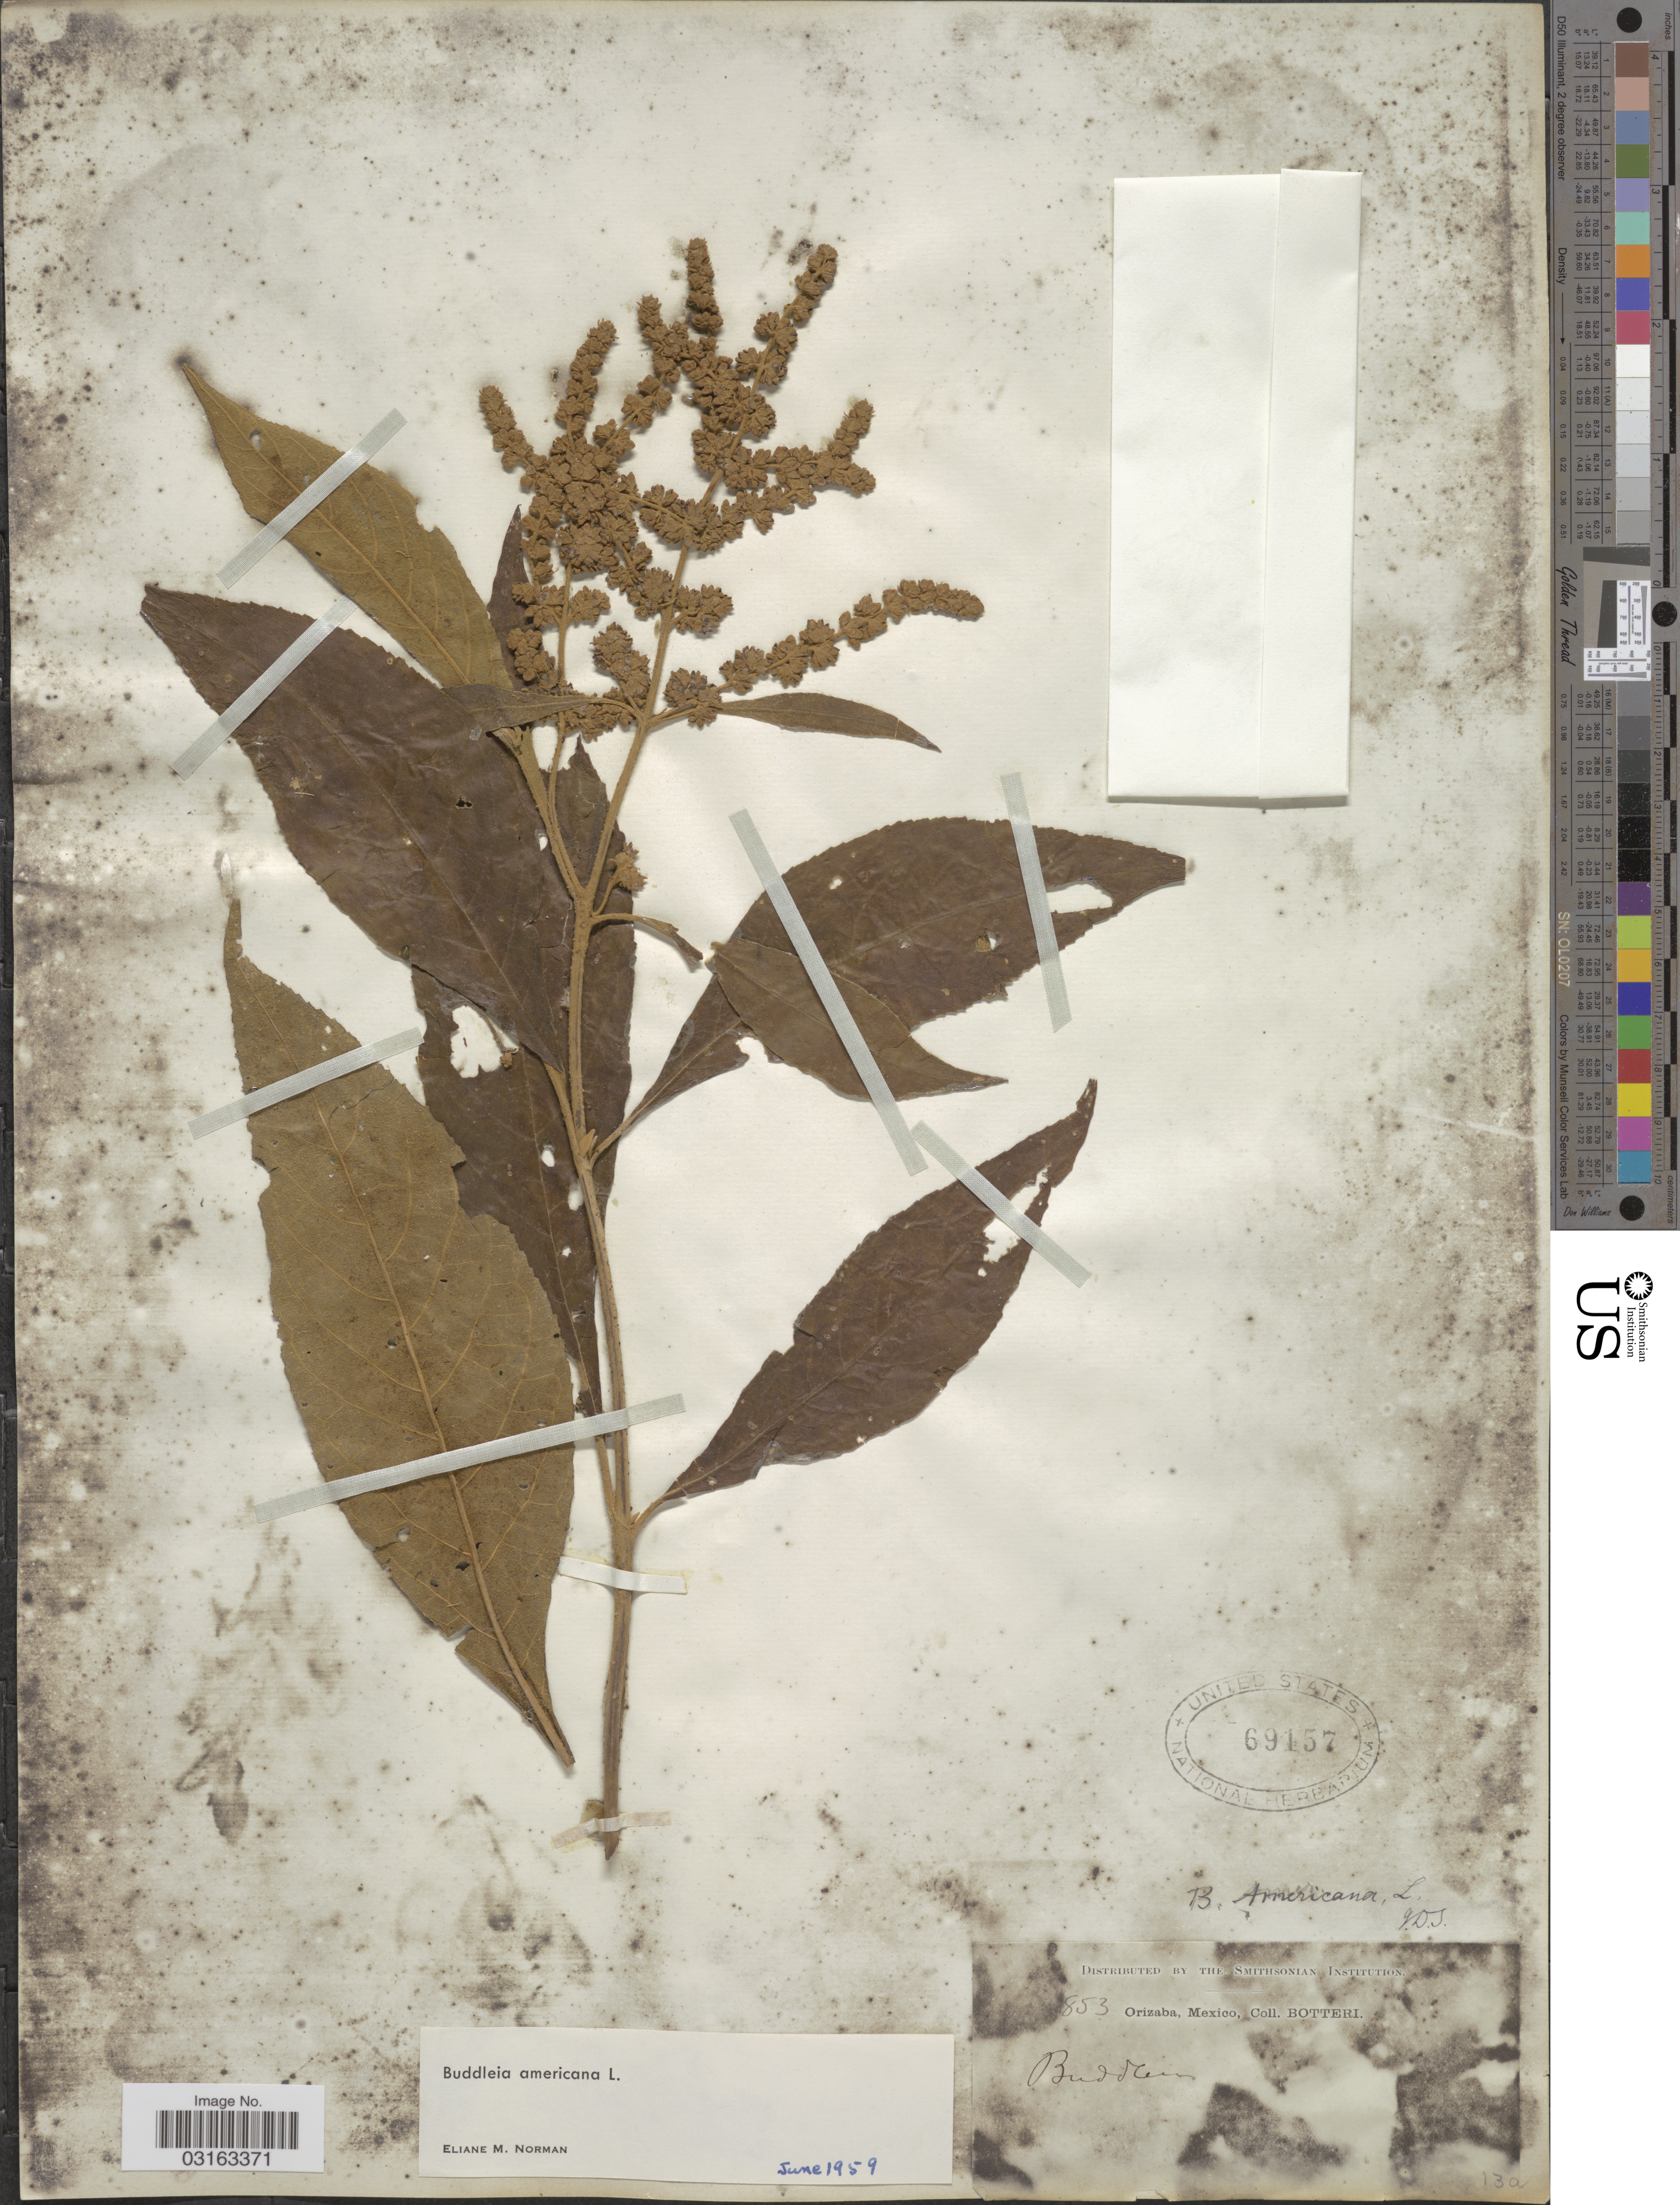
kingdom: Plantae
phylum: Tracheophyta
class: Magnoliopsida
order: Lamiales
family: Scrophulariaceae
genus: Buddleja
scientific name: Buddleja americana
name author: L.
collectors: -. Botteri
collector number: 853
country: Mexico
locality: Orizaba.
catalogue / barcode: US 69157